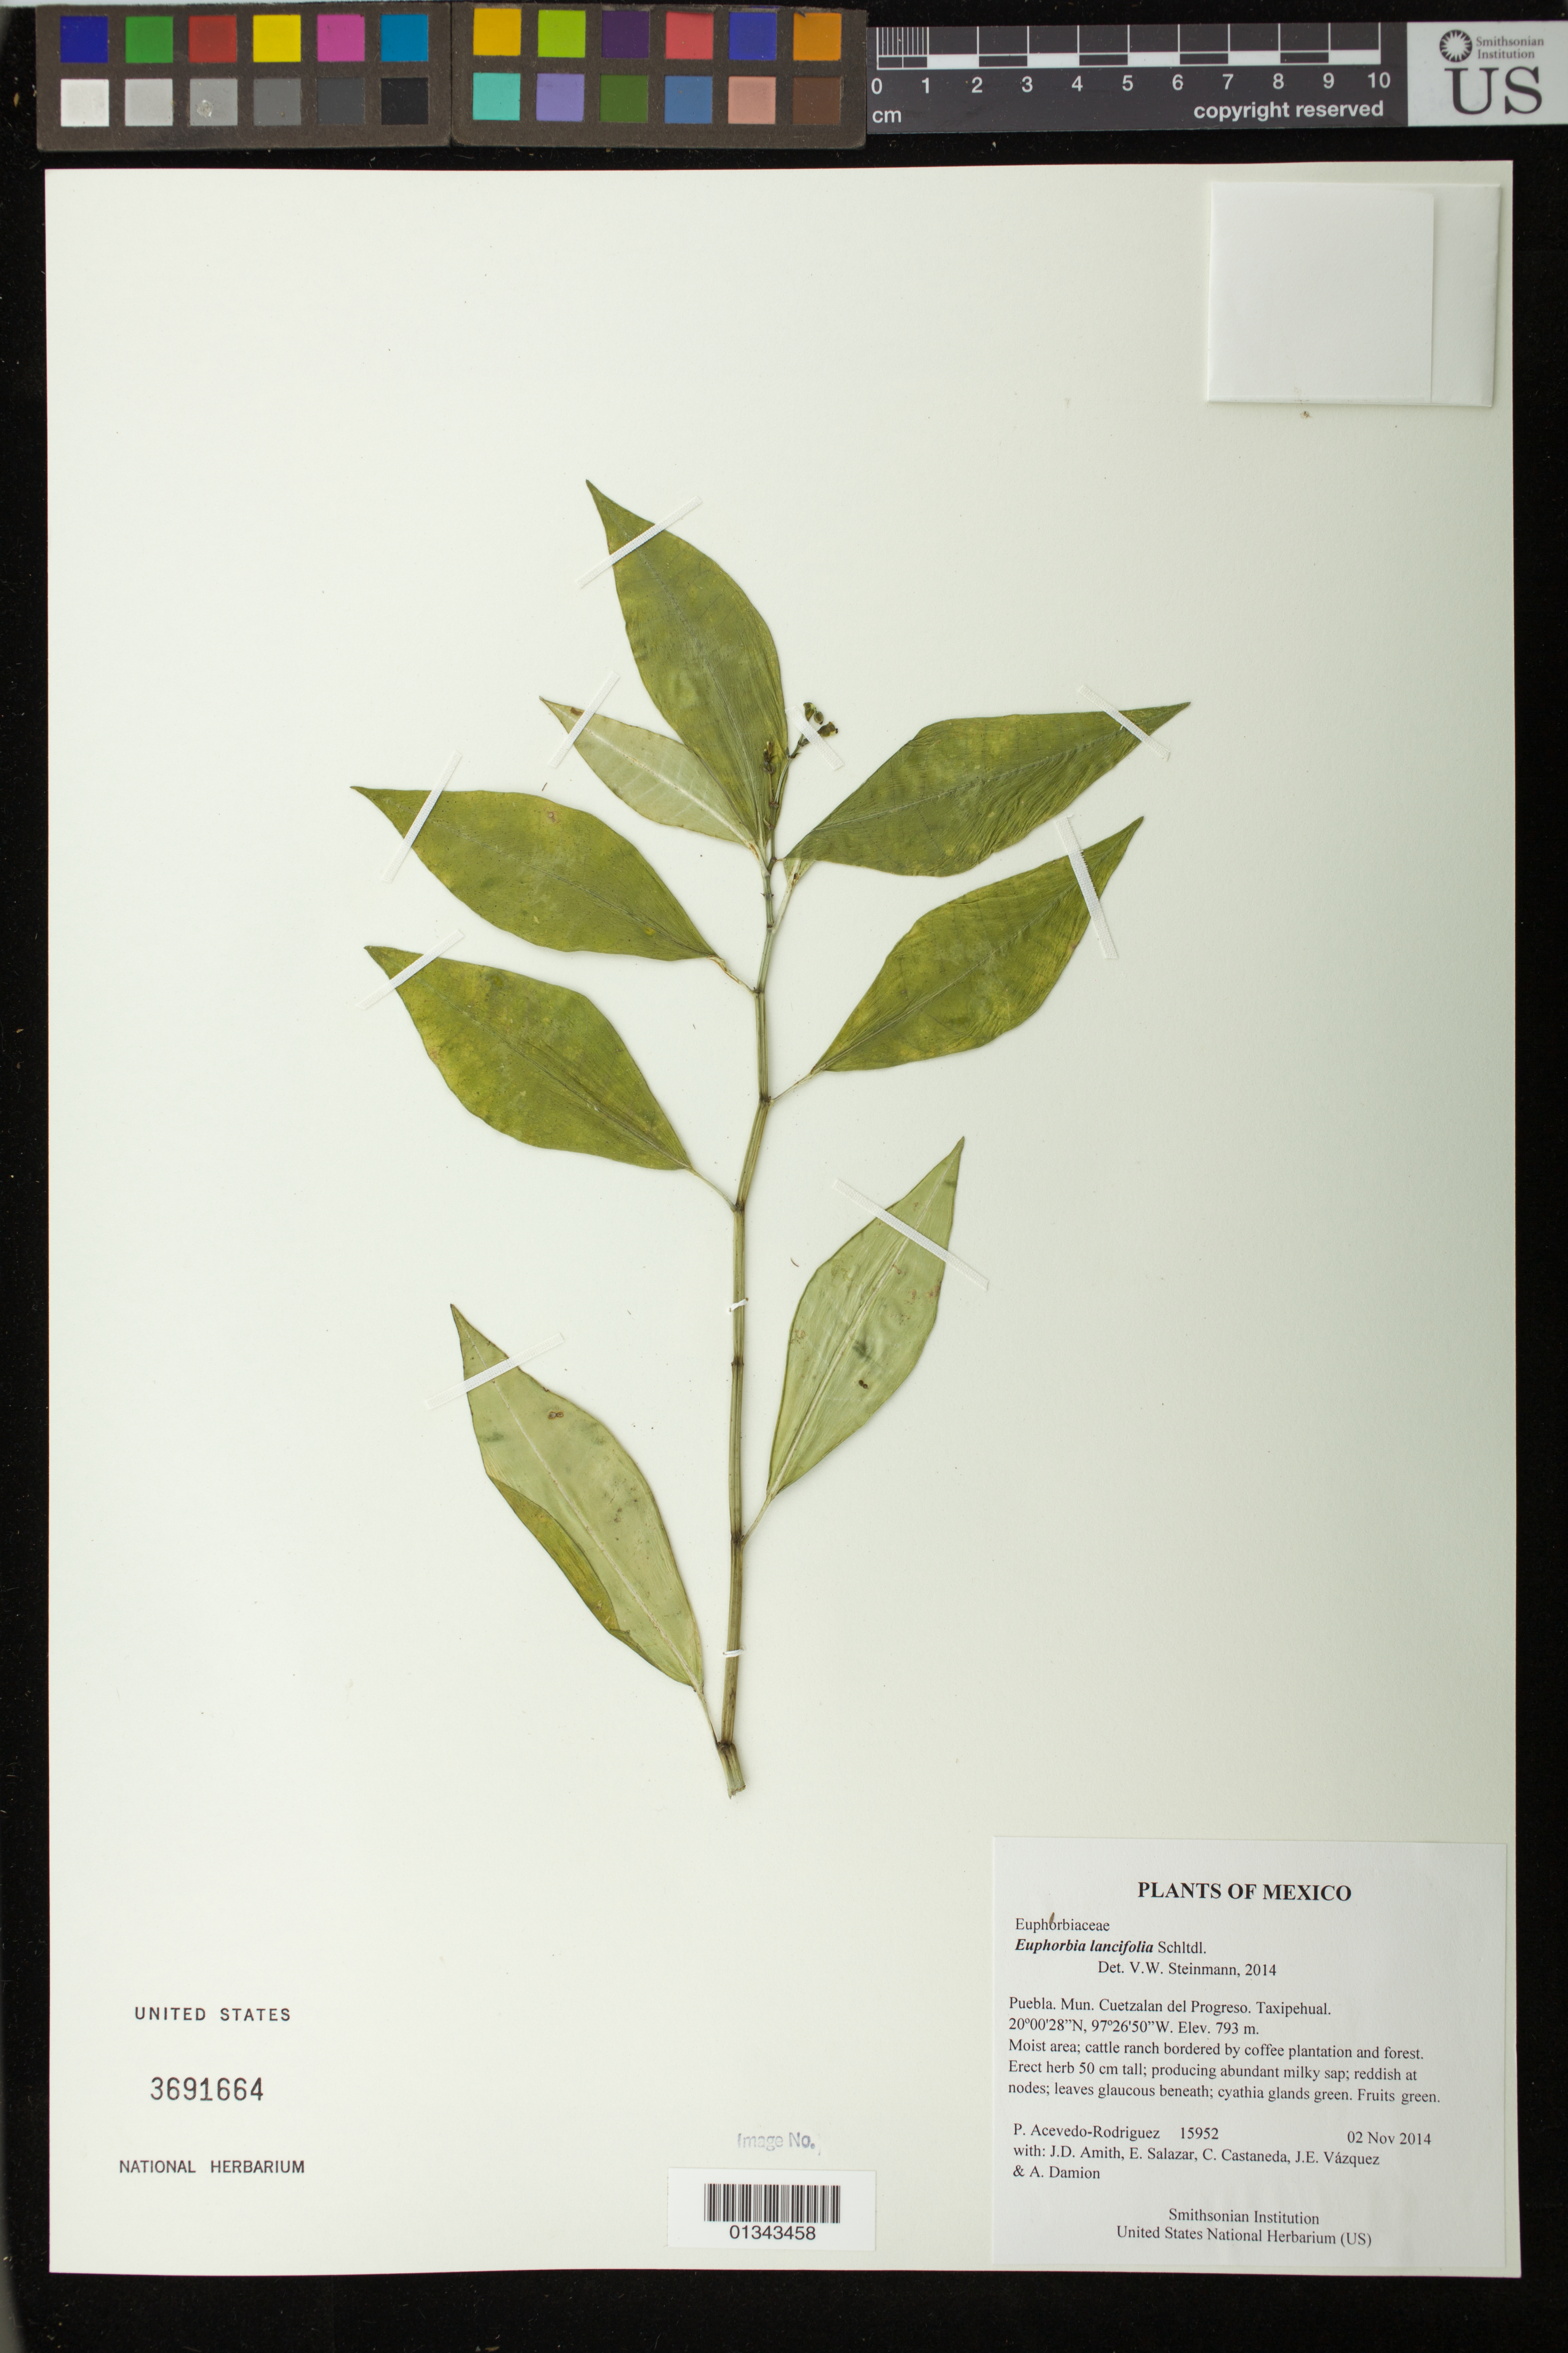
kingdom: Plantae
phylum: Tracheophyta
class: Magnoliopsida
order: Malpighiales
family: Euphorbiaceae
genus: Euphorbia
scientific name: Euphorbia lancifolia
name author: Schltdl.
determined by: Steinmann, Victor W.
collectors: P. Acevedo-Rodr., J. D. Amith, E. Salazar, C. Castaneda, J. E. Vázquez & A. Damion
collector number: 15952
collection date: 2014-11-02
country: Mexico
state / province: Puebla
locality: Mun. Cuetzalan del Progreso. Taxipehual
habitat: Moist area; cattle ranch bordered with coffee plant. and forest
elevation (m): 793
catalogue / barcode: US 3691664